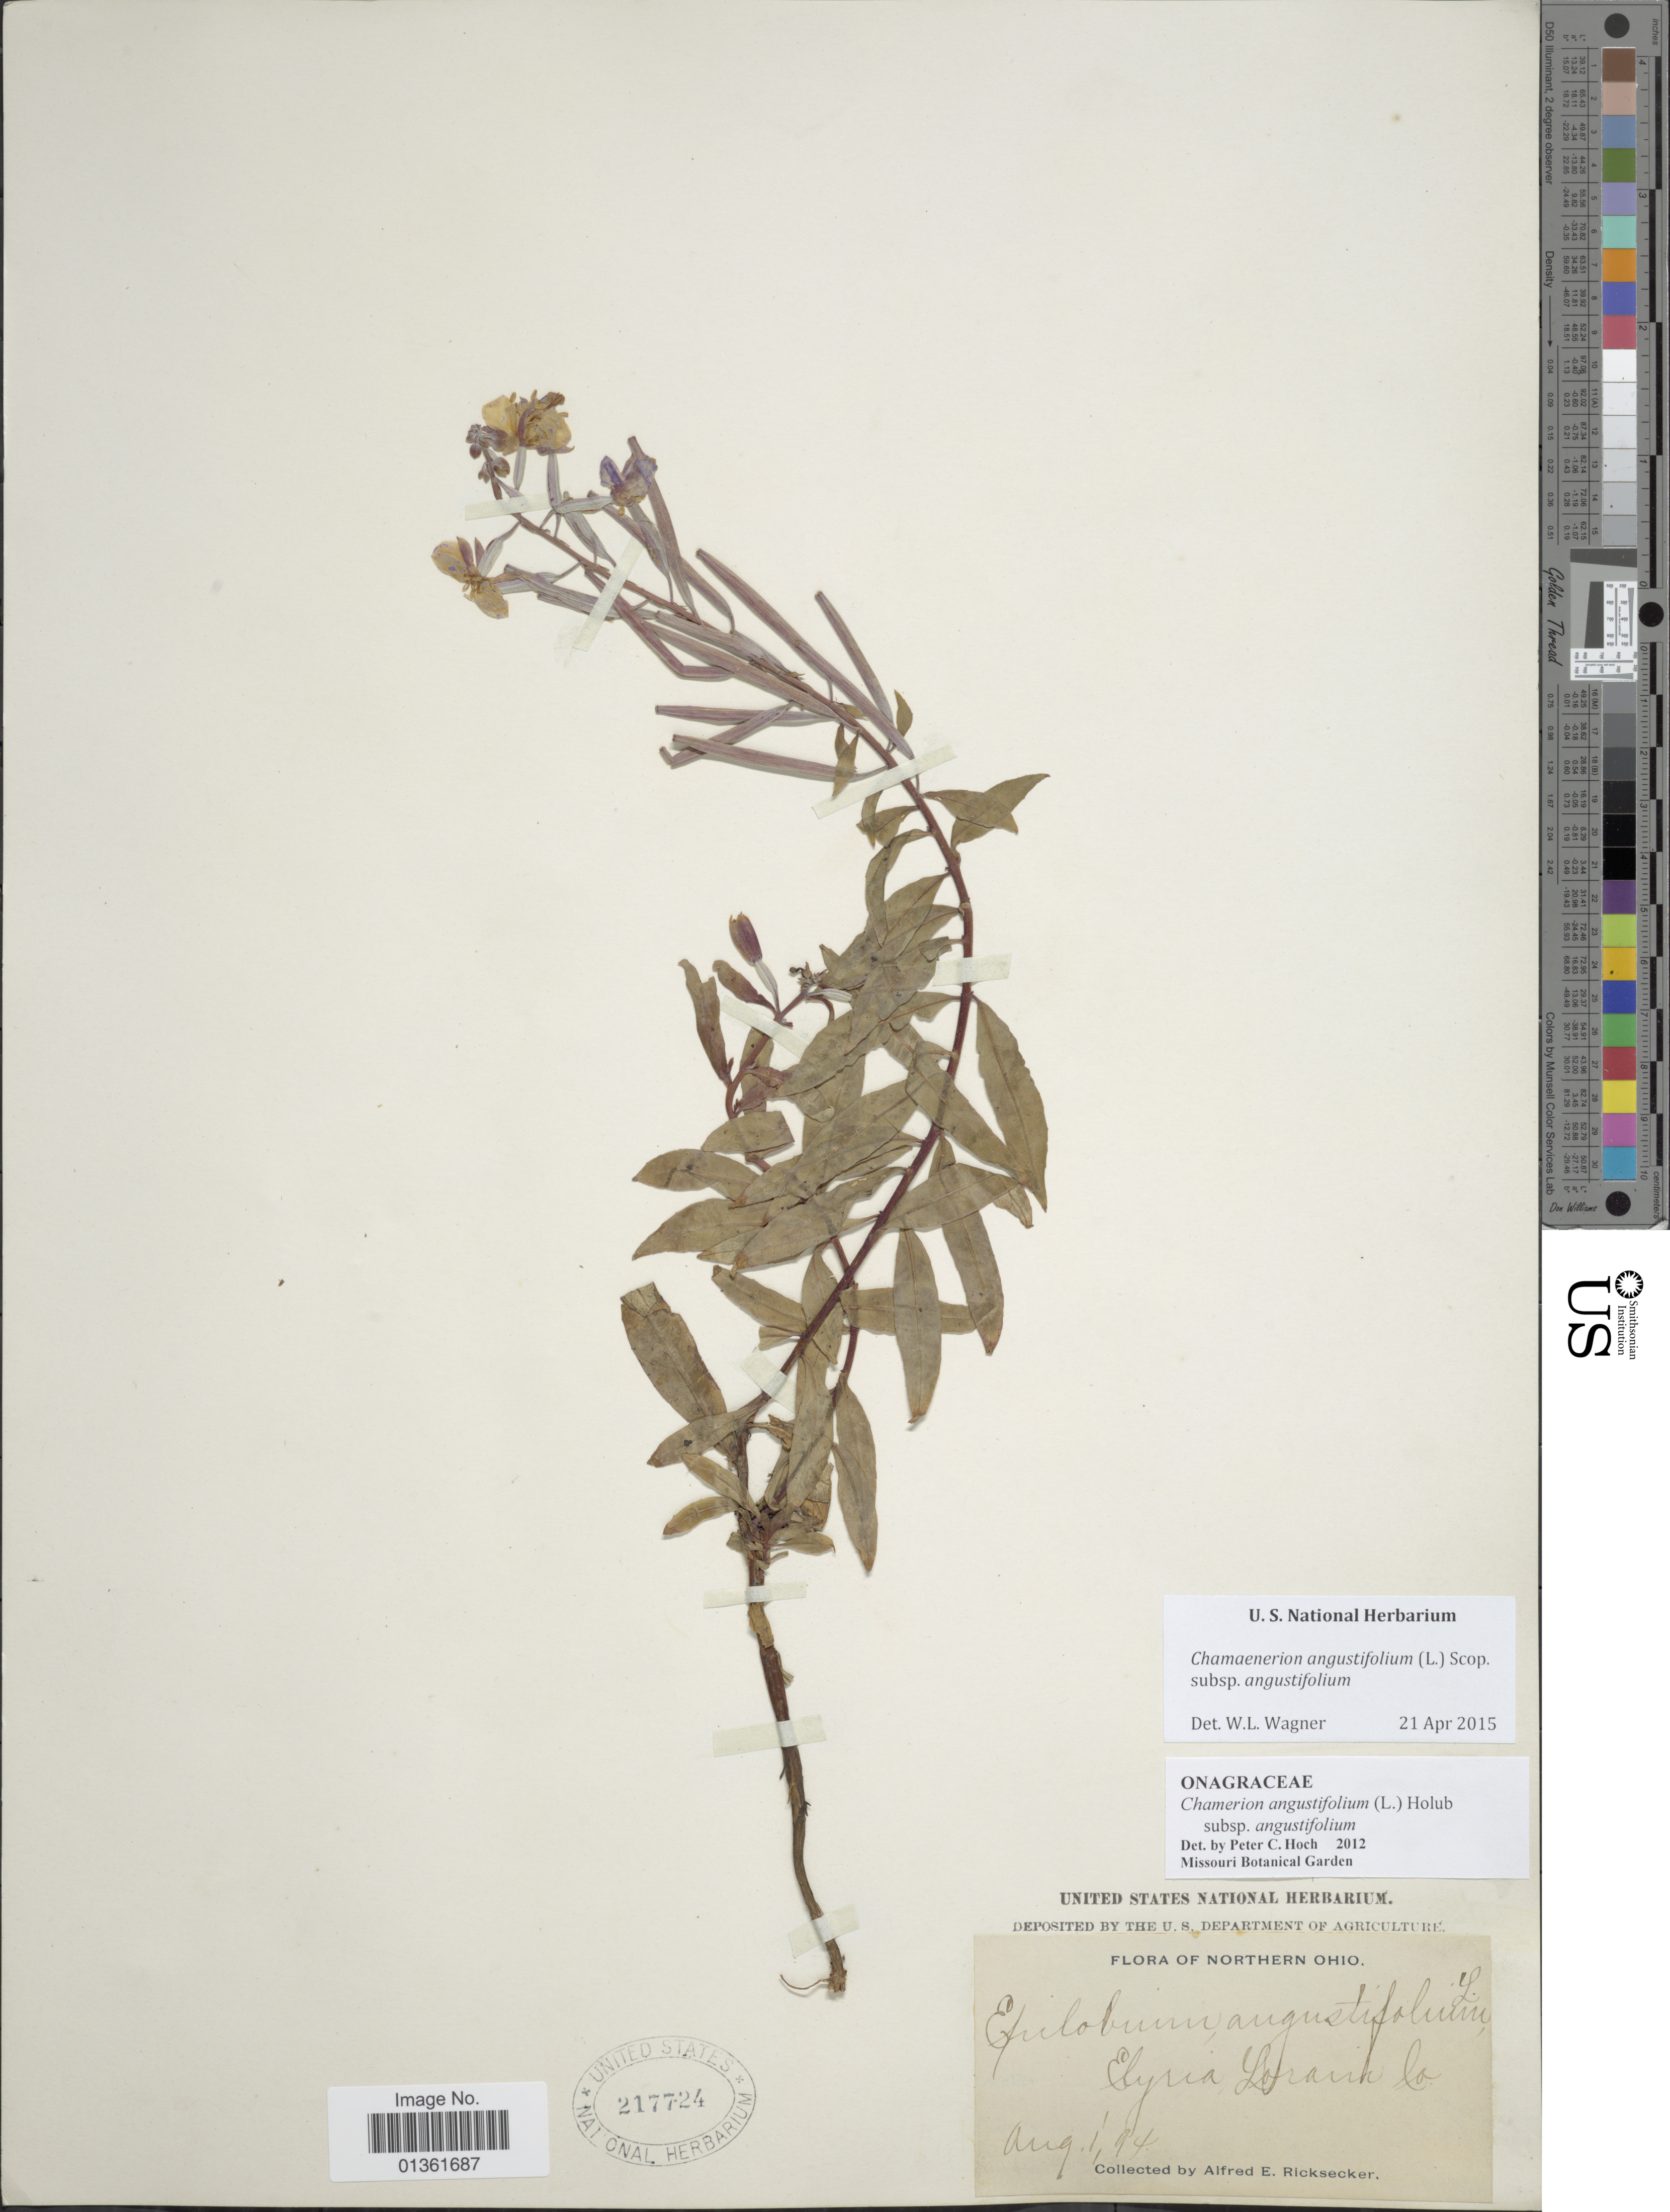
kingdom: Plantae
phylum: Tracheophyta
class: Magnoliopsida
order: Myrtales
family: Onagraceae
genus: Chamaenerion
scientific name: Chamaenerion angustifolium subsp. angustifolium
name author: (L.) Scop.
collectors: A. E. Ricksecker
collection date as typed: Transcribed d/m/y: 1/8/94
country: United States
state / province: Ohio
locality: Northern Ohio. Elyria Lorain Co.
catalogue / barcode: US 217724